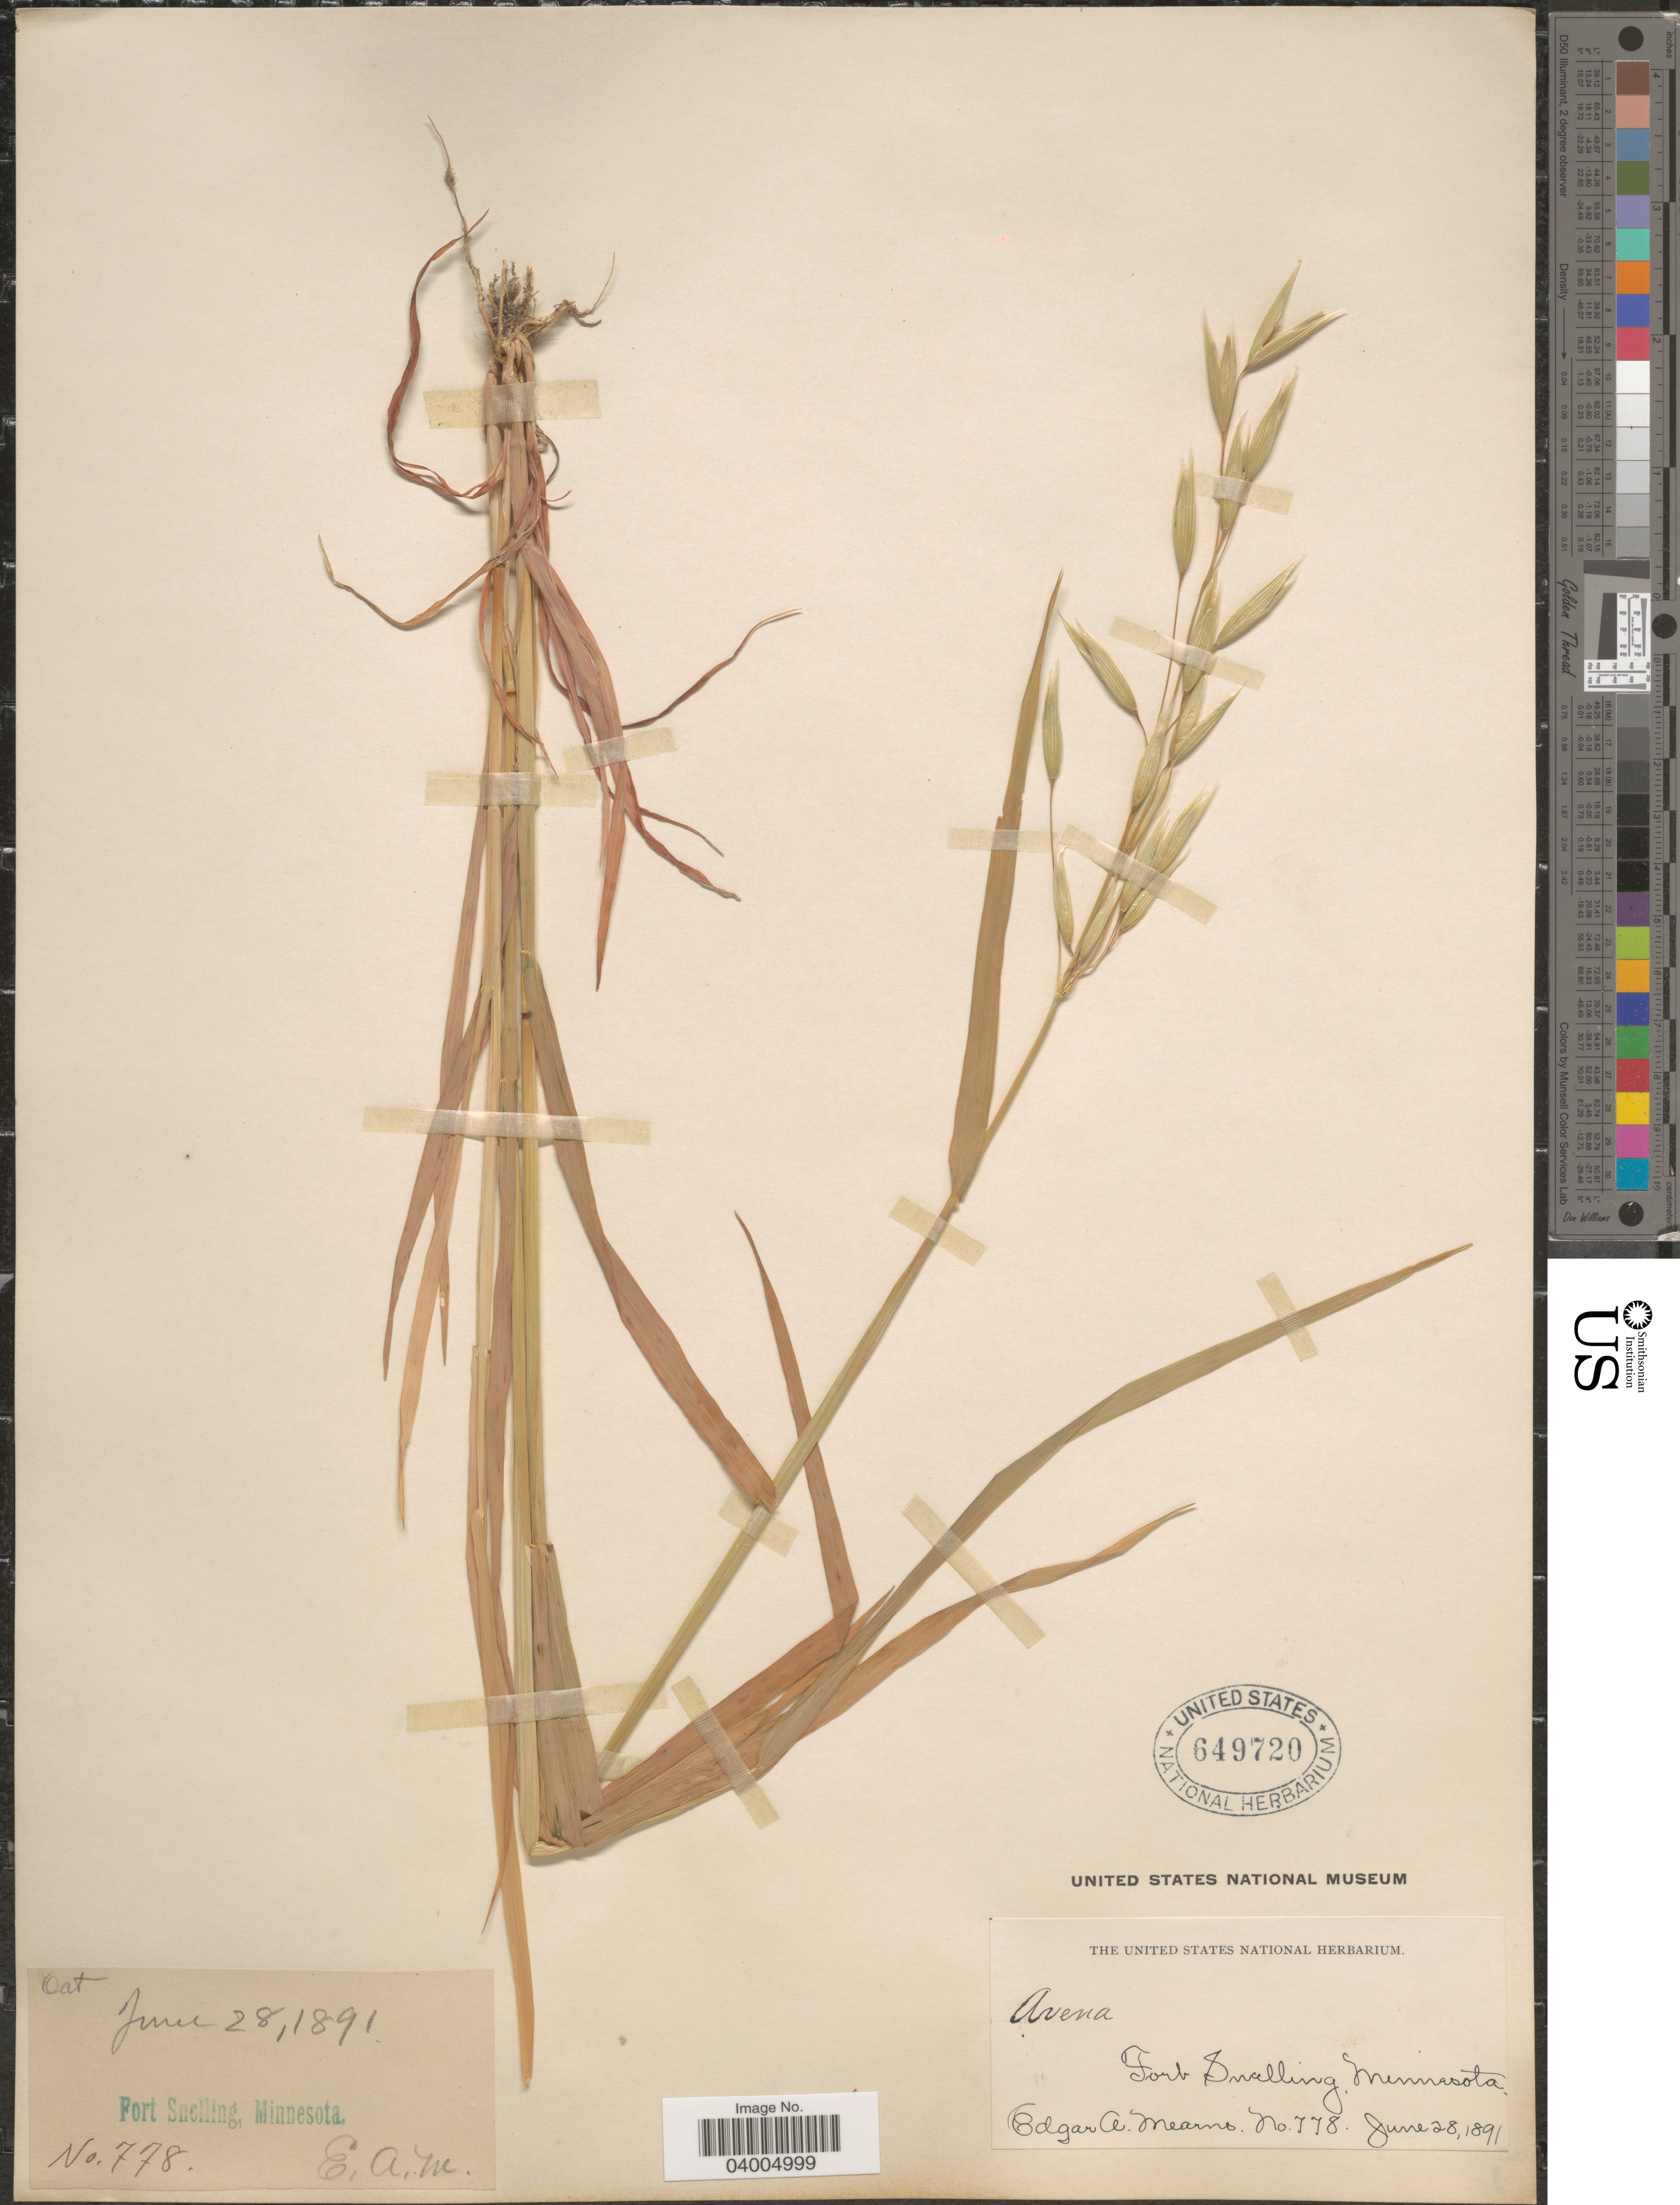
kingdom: Plantae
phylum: Tracheophyta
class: Liliopsida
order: Poales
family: Poaceae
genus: Avena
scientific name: Avena sativa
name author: L.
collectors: E. A. Mearns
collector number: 778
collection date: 1891-06-28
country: United States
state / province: Minnesota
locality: Fort Snelling.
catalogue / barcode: US 649720